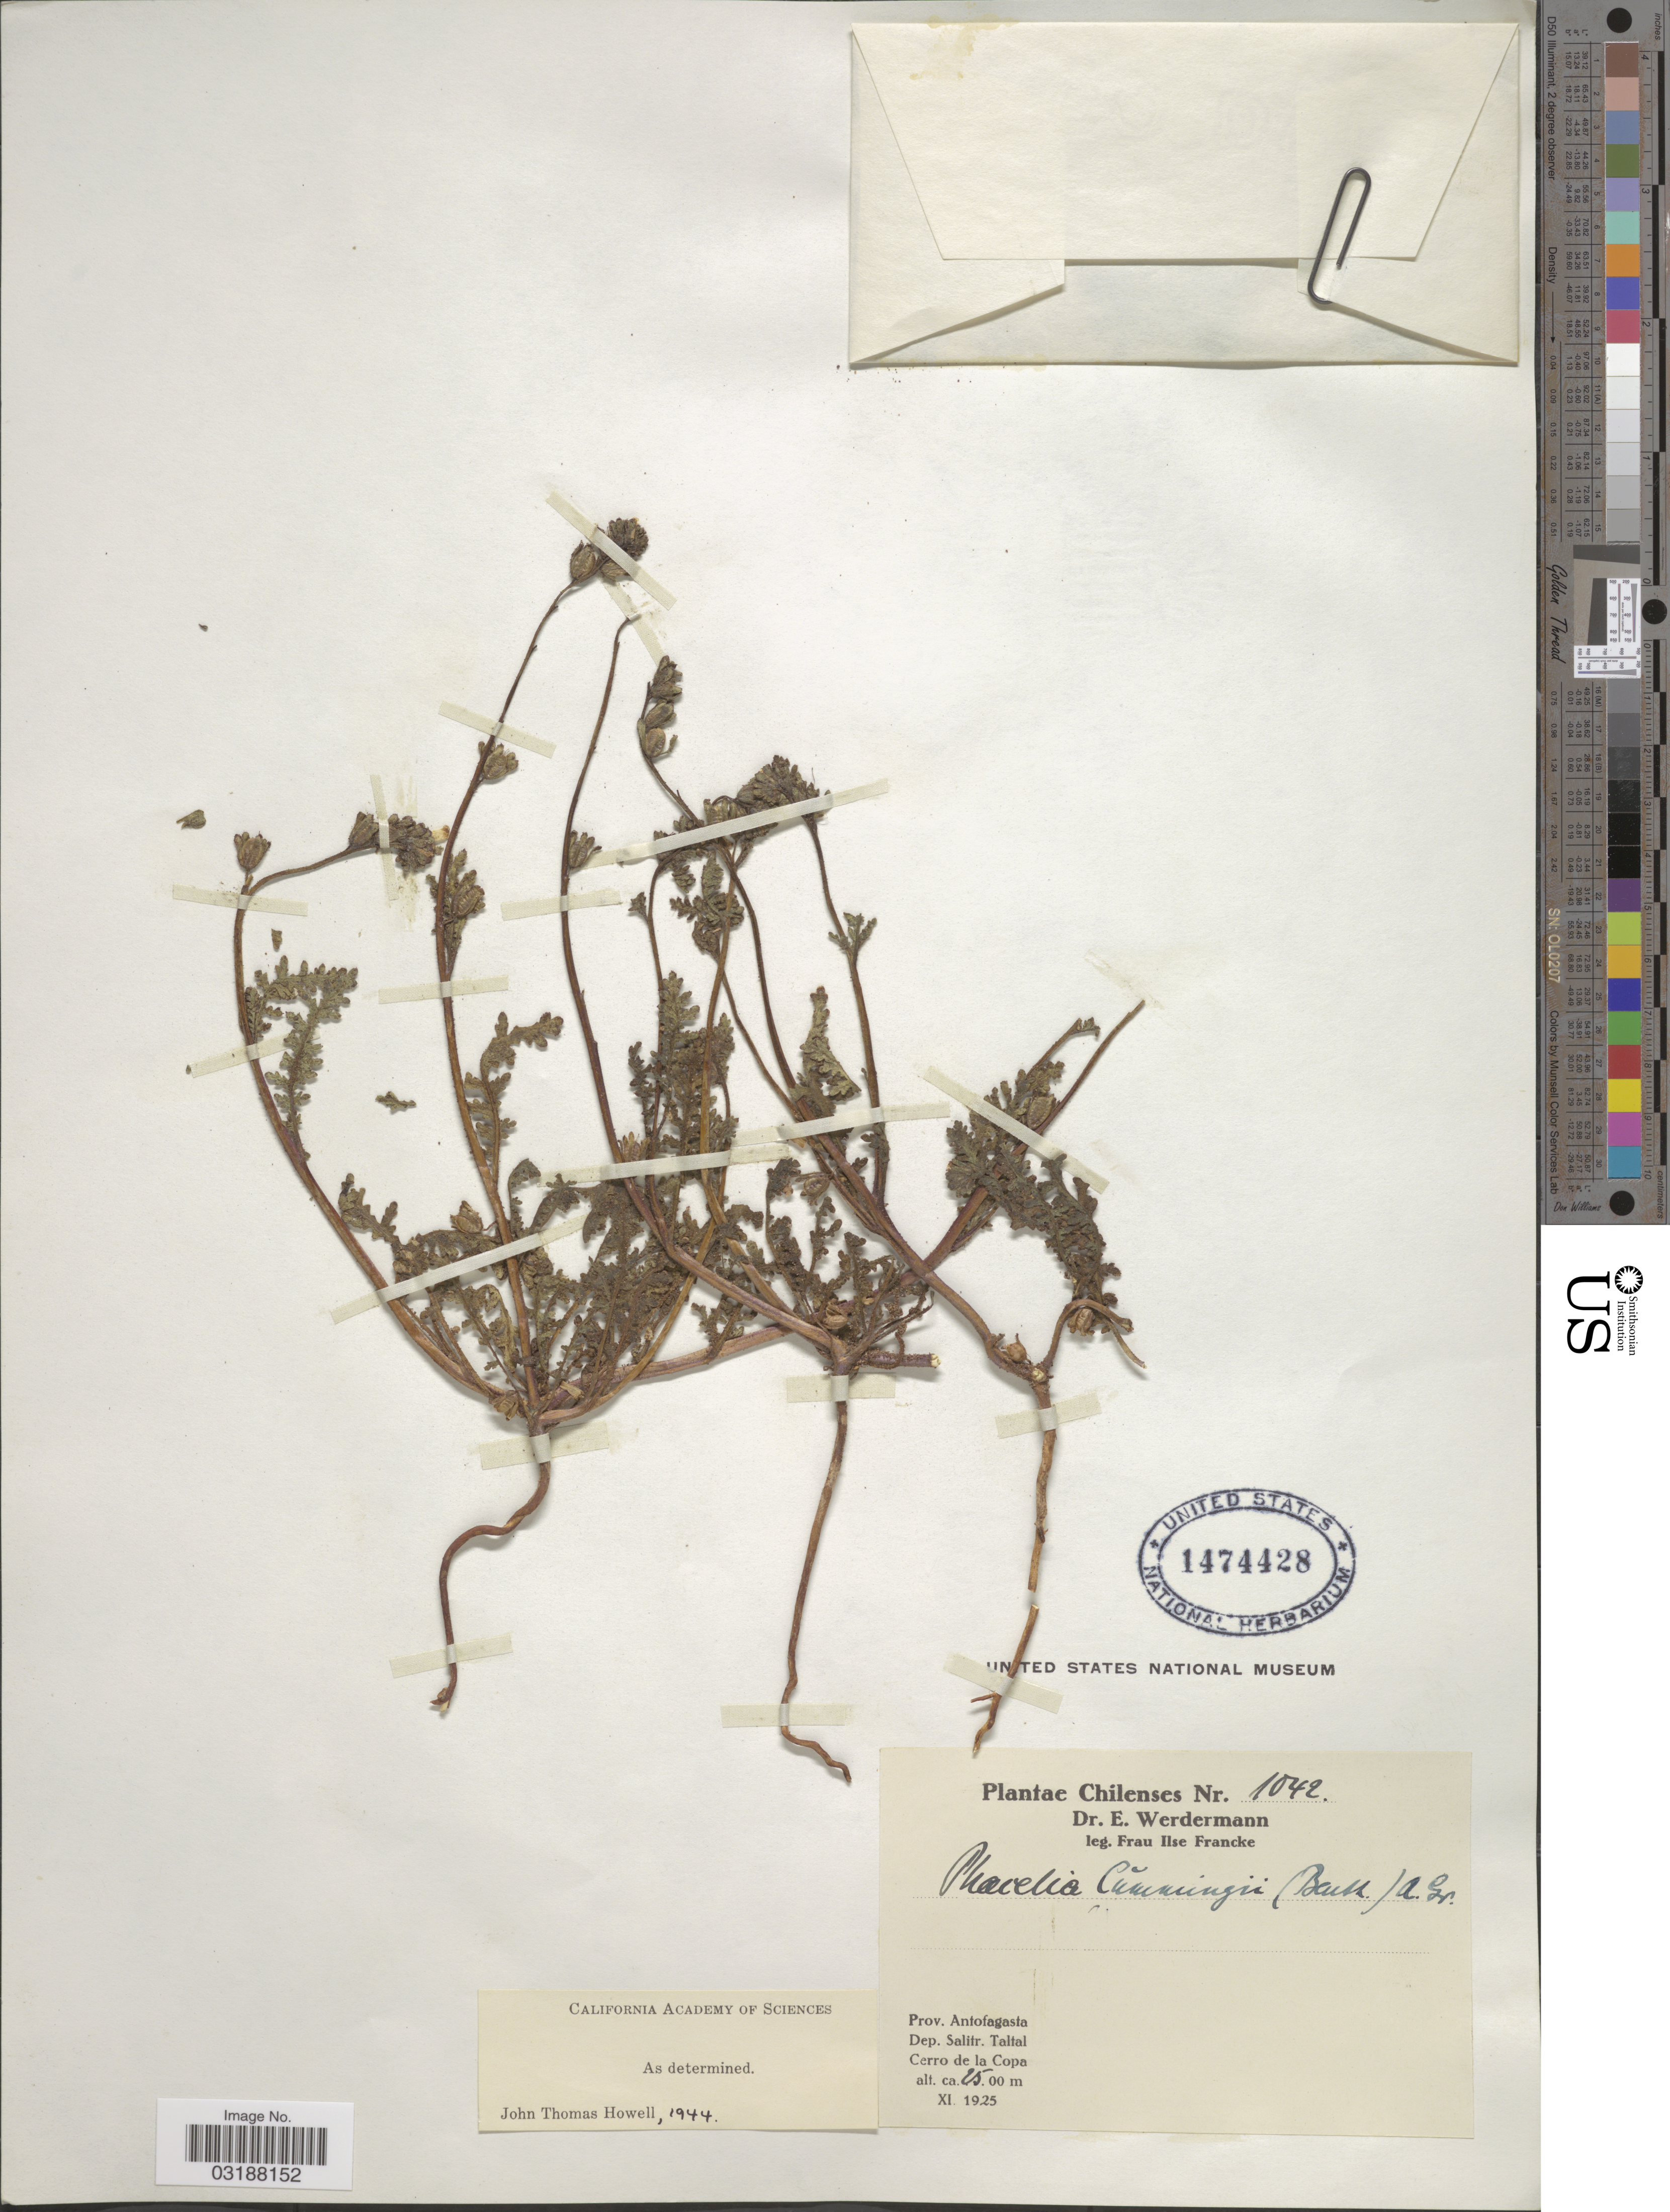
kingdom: Plantae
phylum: Tracheophyta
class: Magnoliopsida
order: Boraginales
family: Hydrophyllaceae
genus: Phacelia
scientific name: Phacelia cumingii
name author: (Benth.) A. Gray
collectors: I. Francke & E. Werdermann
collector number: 1042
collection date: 1925-11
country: Chile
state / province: Antofagasta (II)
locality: Dep. Salitr. Taltal, Cerro de la Copa.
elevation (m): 2500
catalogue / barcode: US 1474428